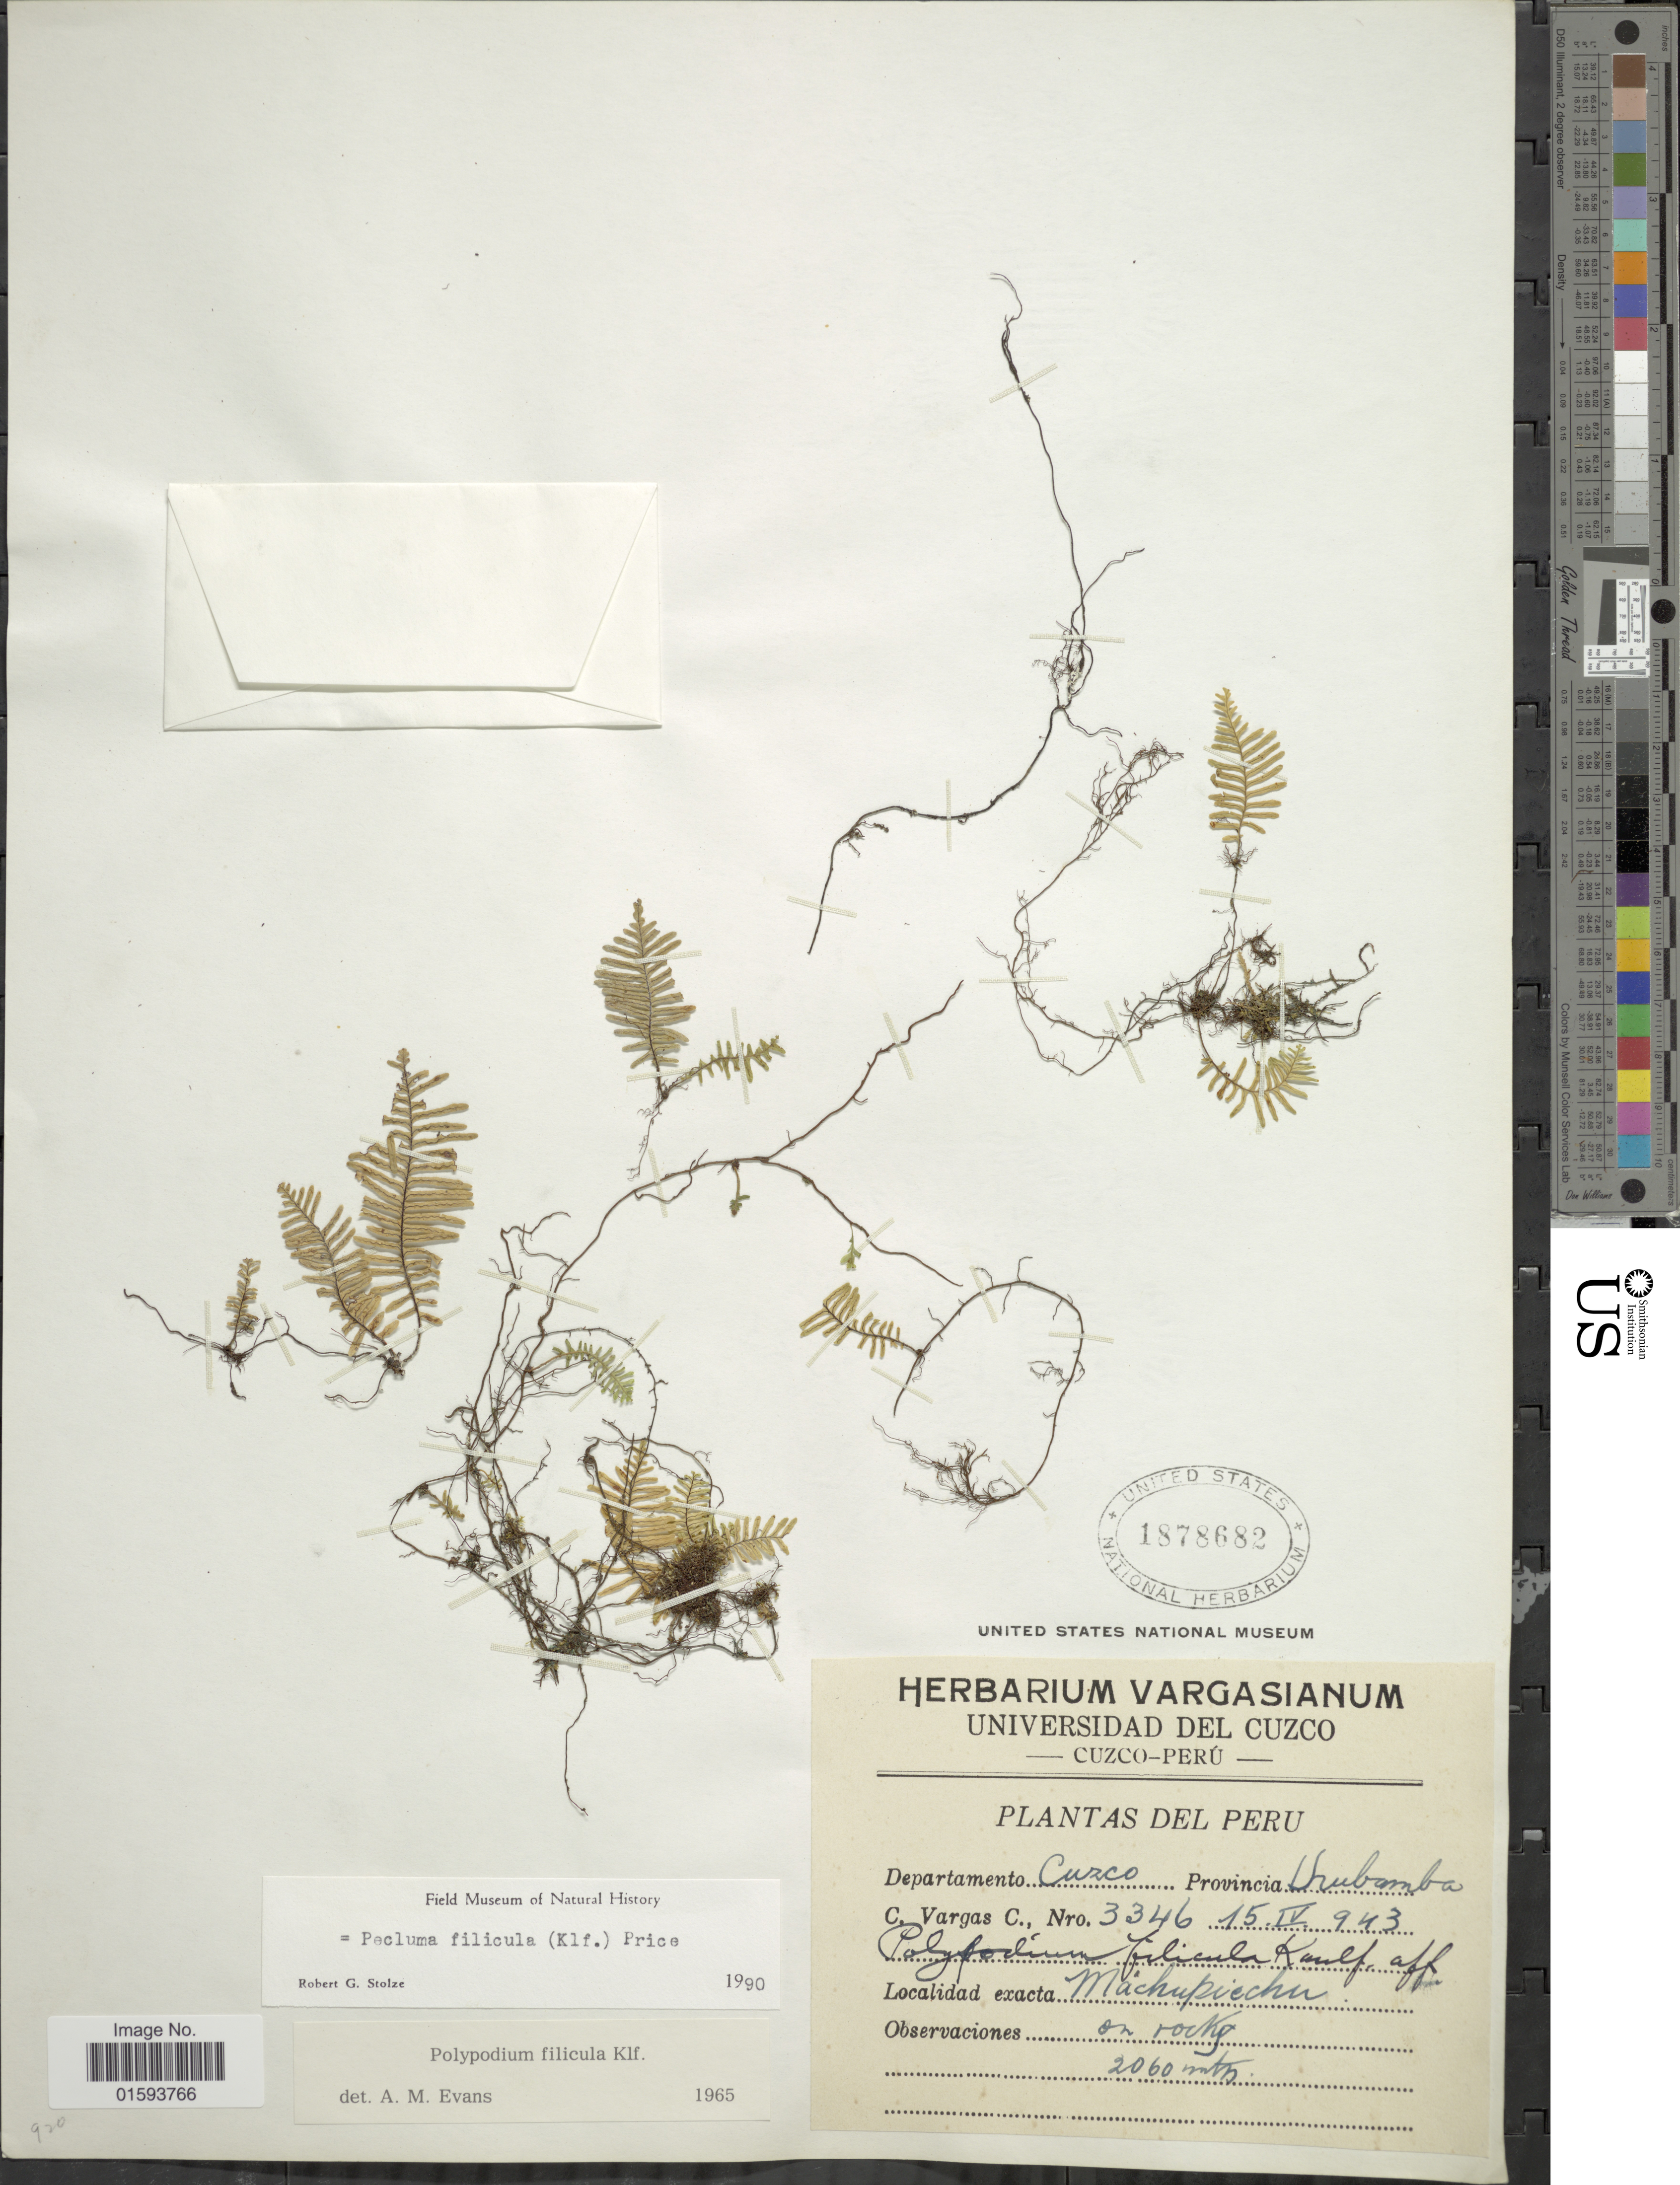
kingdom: Plantae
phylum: Tracheophyta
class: Polypodiopsida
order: Polypodiales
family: Polypodiaceae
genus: Pecluma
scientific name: Pecluma filicula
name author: (Kaulf.) M.G. Price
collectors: C. Vargas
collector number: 3346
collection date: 1943-09-15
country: Peru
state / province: Cusco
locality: Machupicchu, Provincia Urubamba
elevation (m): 2060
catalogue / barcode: US 1878682